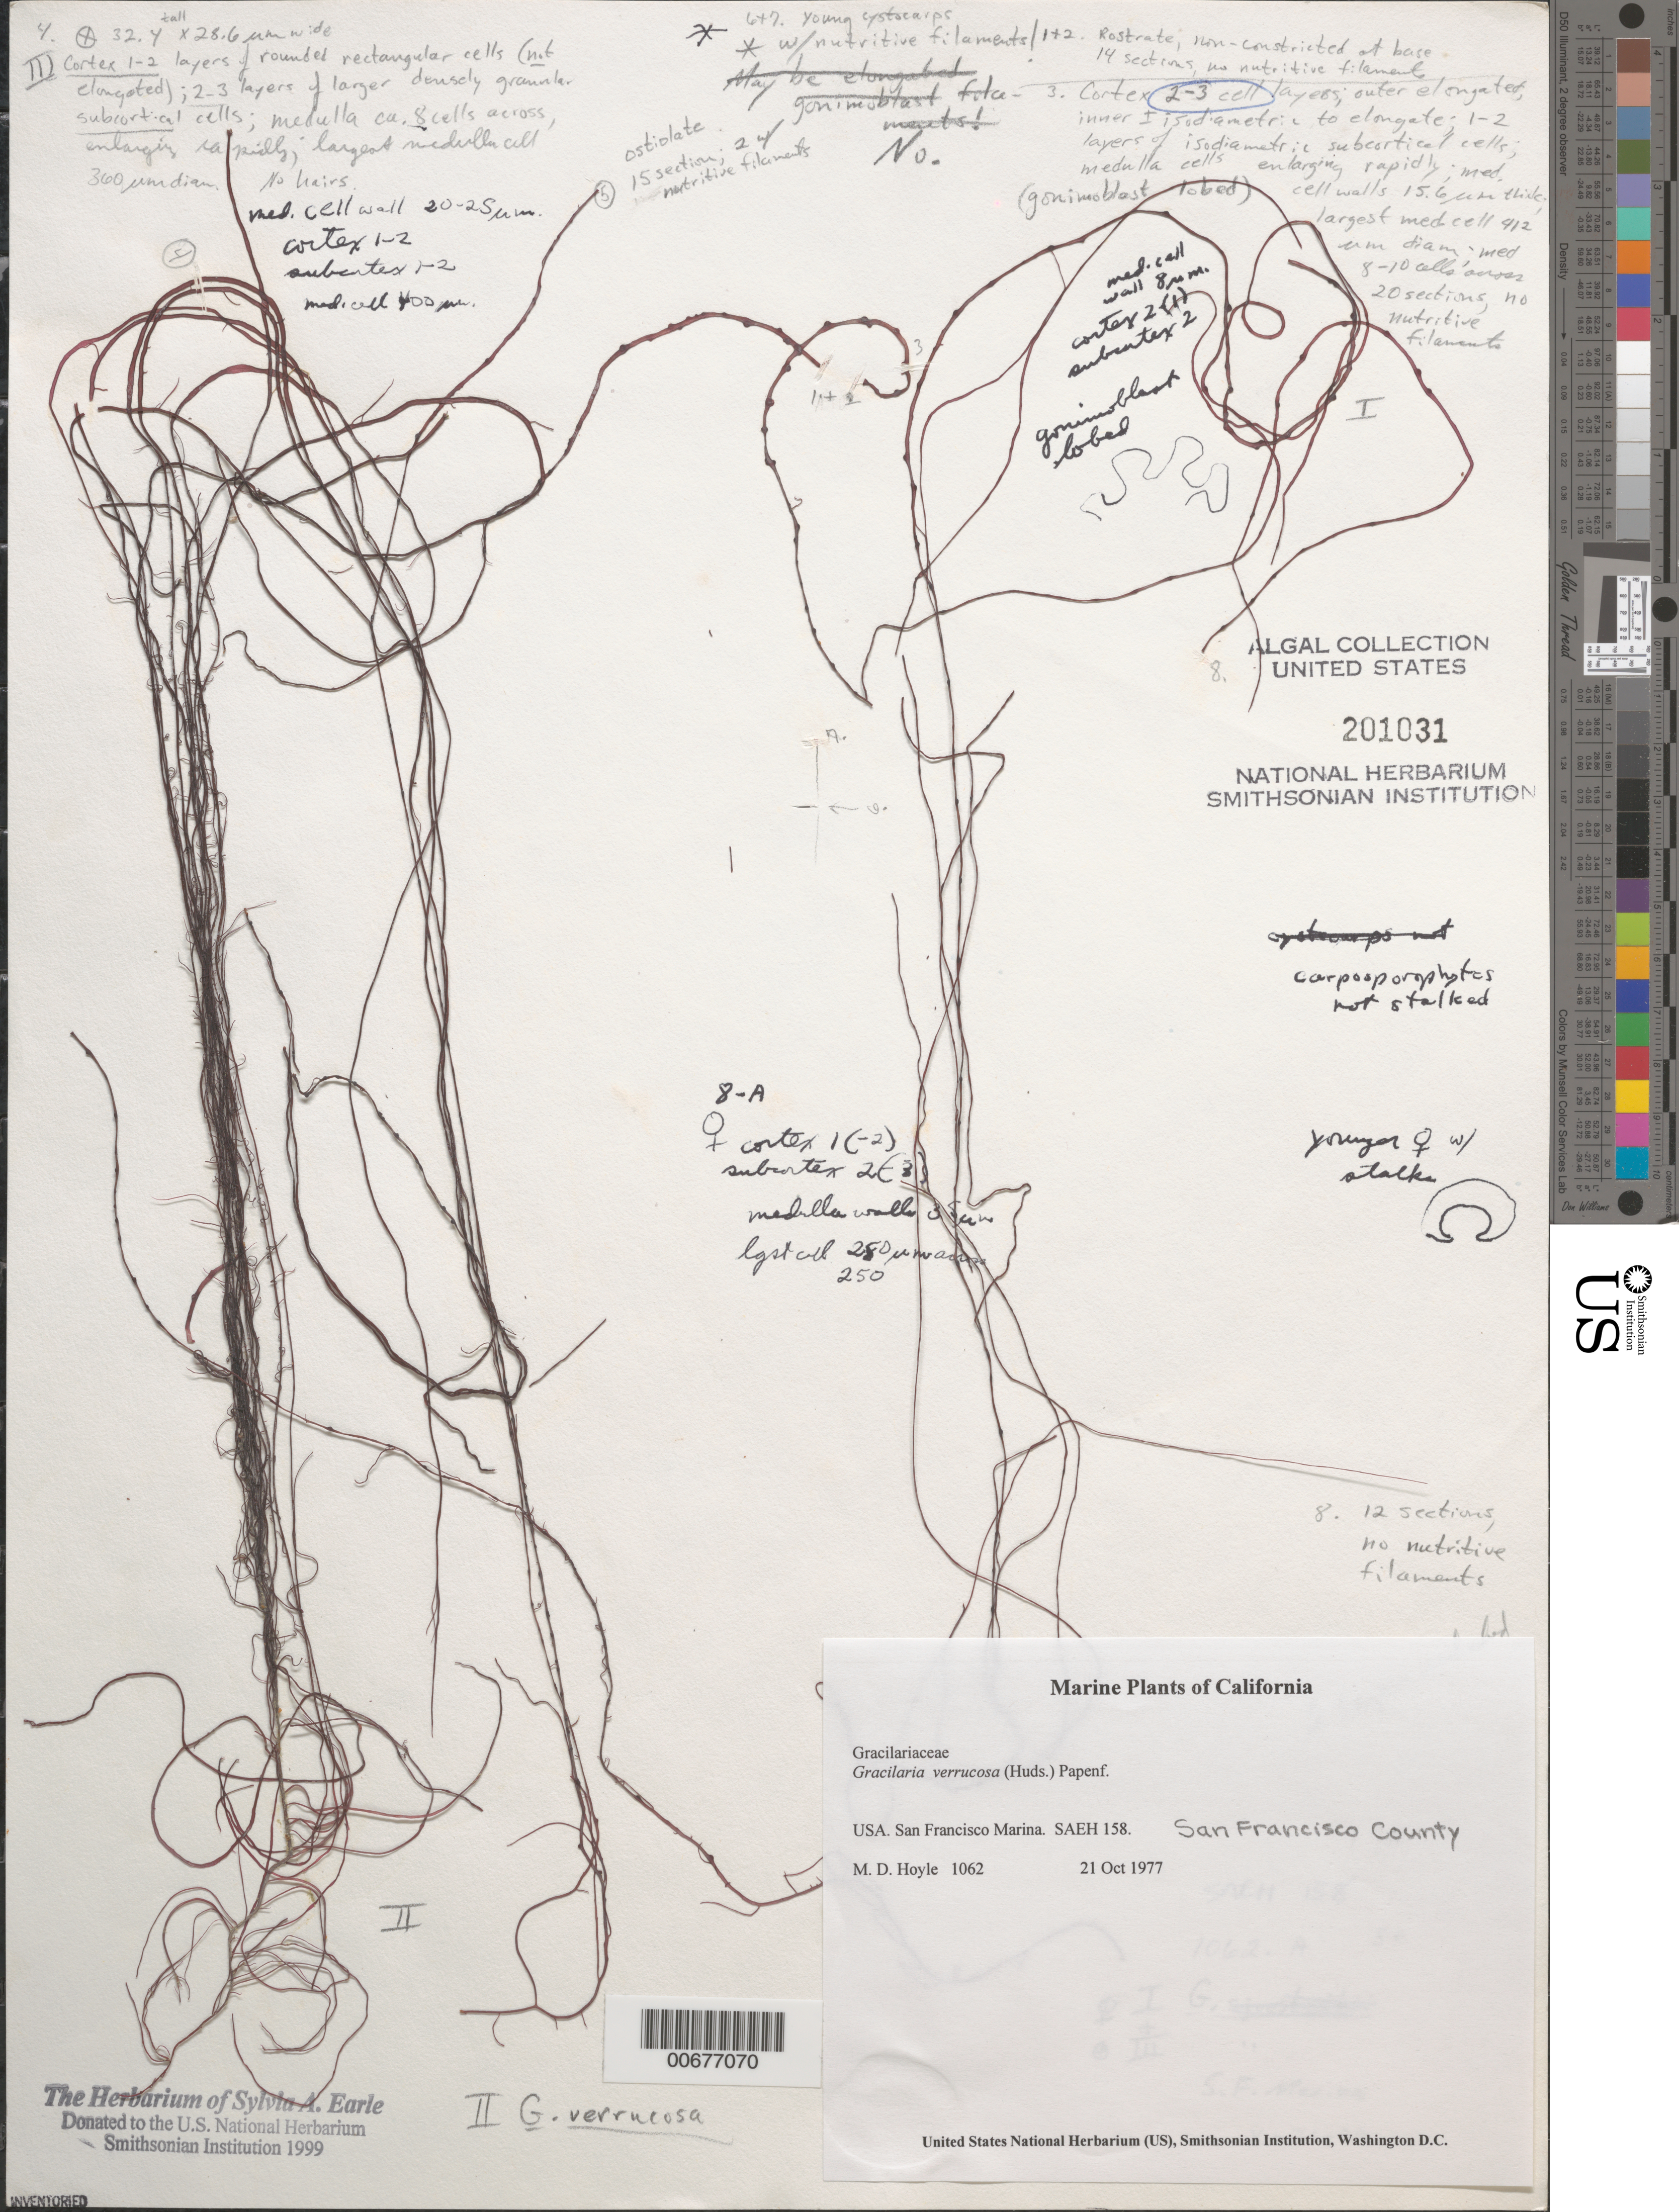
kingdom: Plantae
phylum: Rhodophyta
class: Florideophyceae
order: Gracilariales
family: Gracilariaceae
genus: Gracilariopsis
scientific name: Gracilariopsis longissima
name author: (S.G. Gmel.) Steentoft et al.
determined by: Algae name updating Project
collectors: M. Hoyle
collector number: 1062 & SAEH 158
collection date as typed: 21 Oct 1977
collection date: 1977-10-21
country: United States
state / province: California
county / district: San Francisco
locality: San Francisco Marina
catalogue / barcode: US 201031